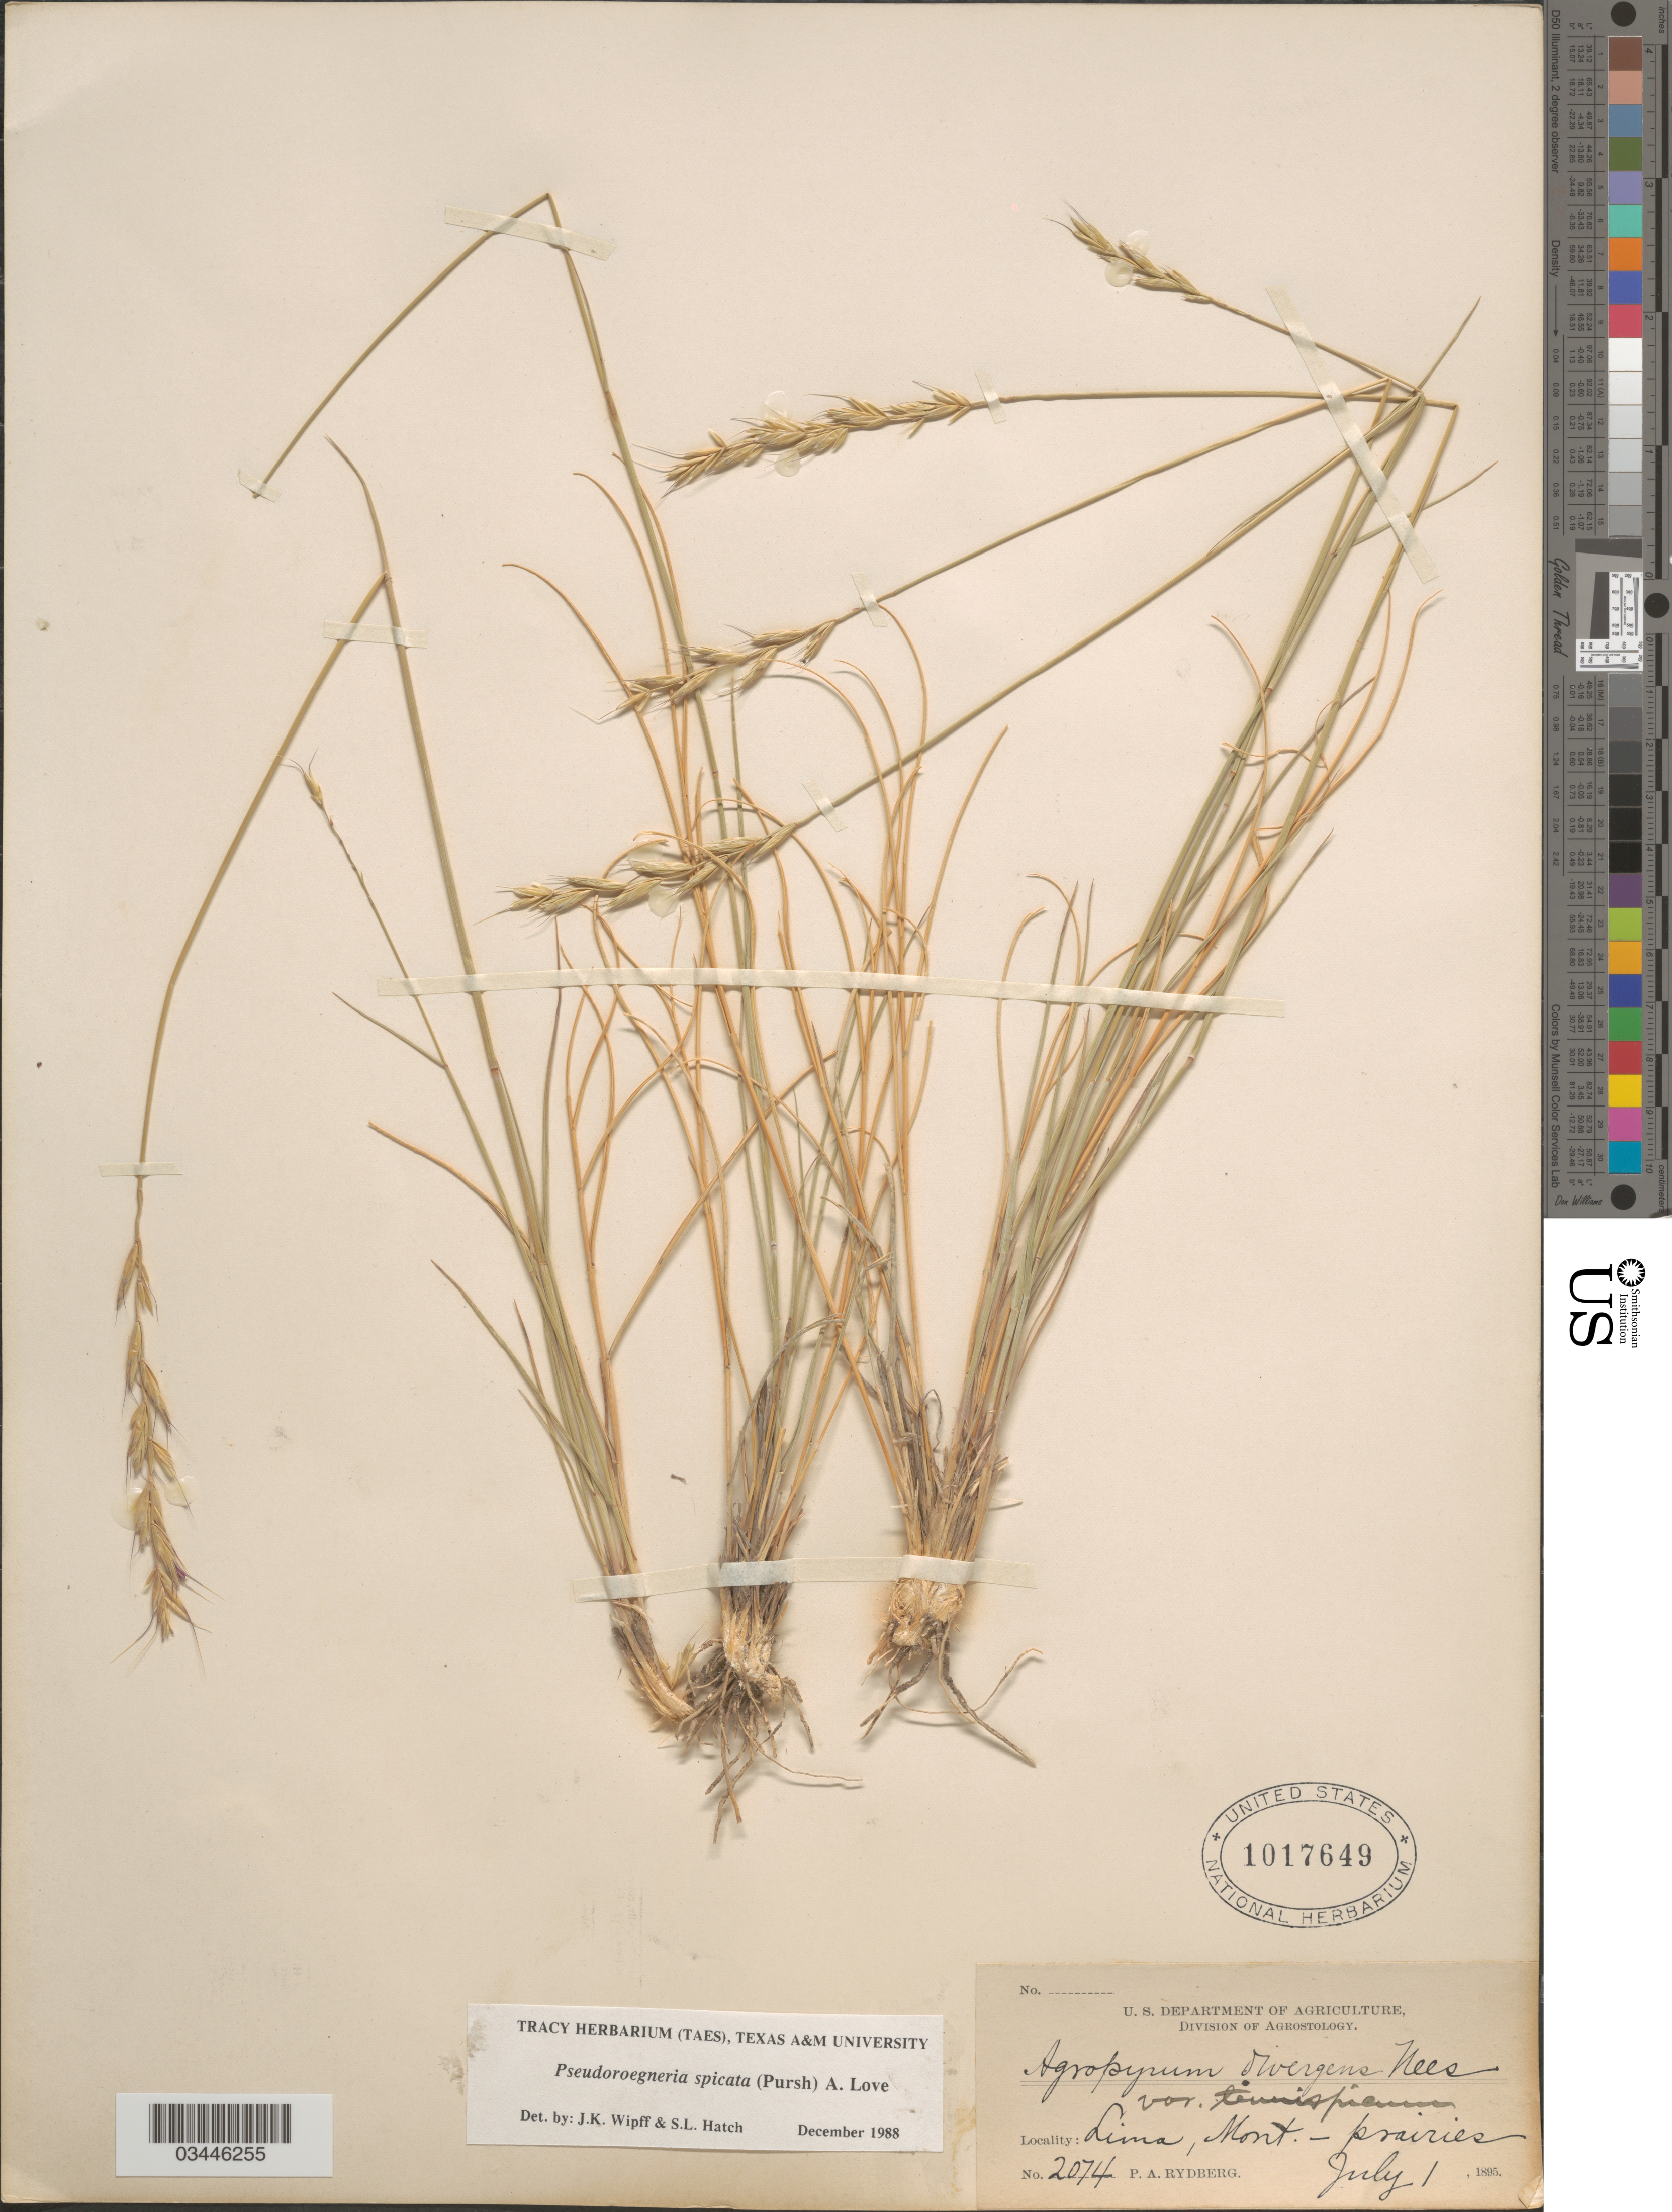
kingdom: Plantae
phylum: Tracheophyta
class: Liliopsida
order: Poales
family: Poaceae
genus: Pseudoroegneria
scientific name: Pseudoroegneria spicata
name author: (Pursh) Á. Löve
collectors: P. A. Rydberg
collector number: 2074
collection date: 1895-07-01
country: United States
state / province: Montana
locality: Lima.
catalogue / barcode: US 1017649